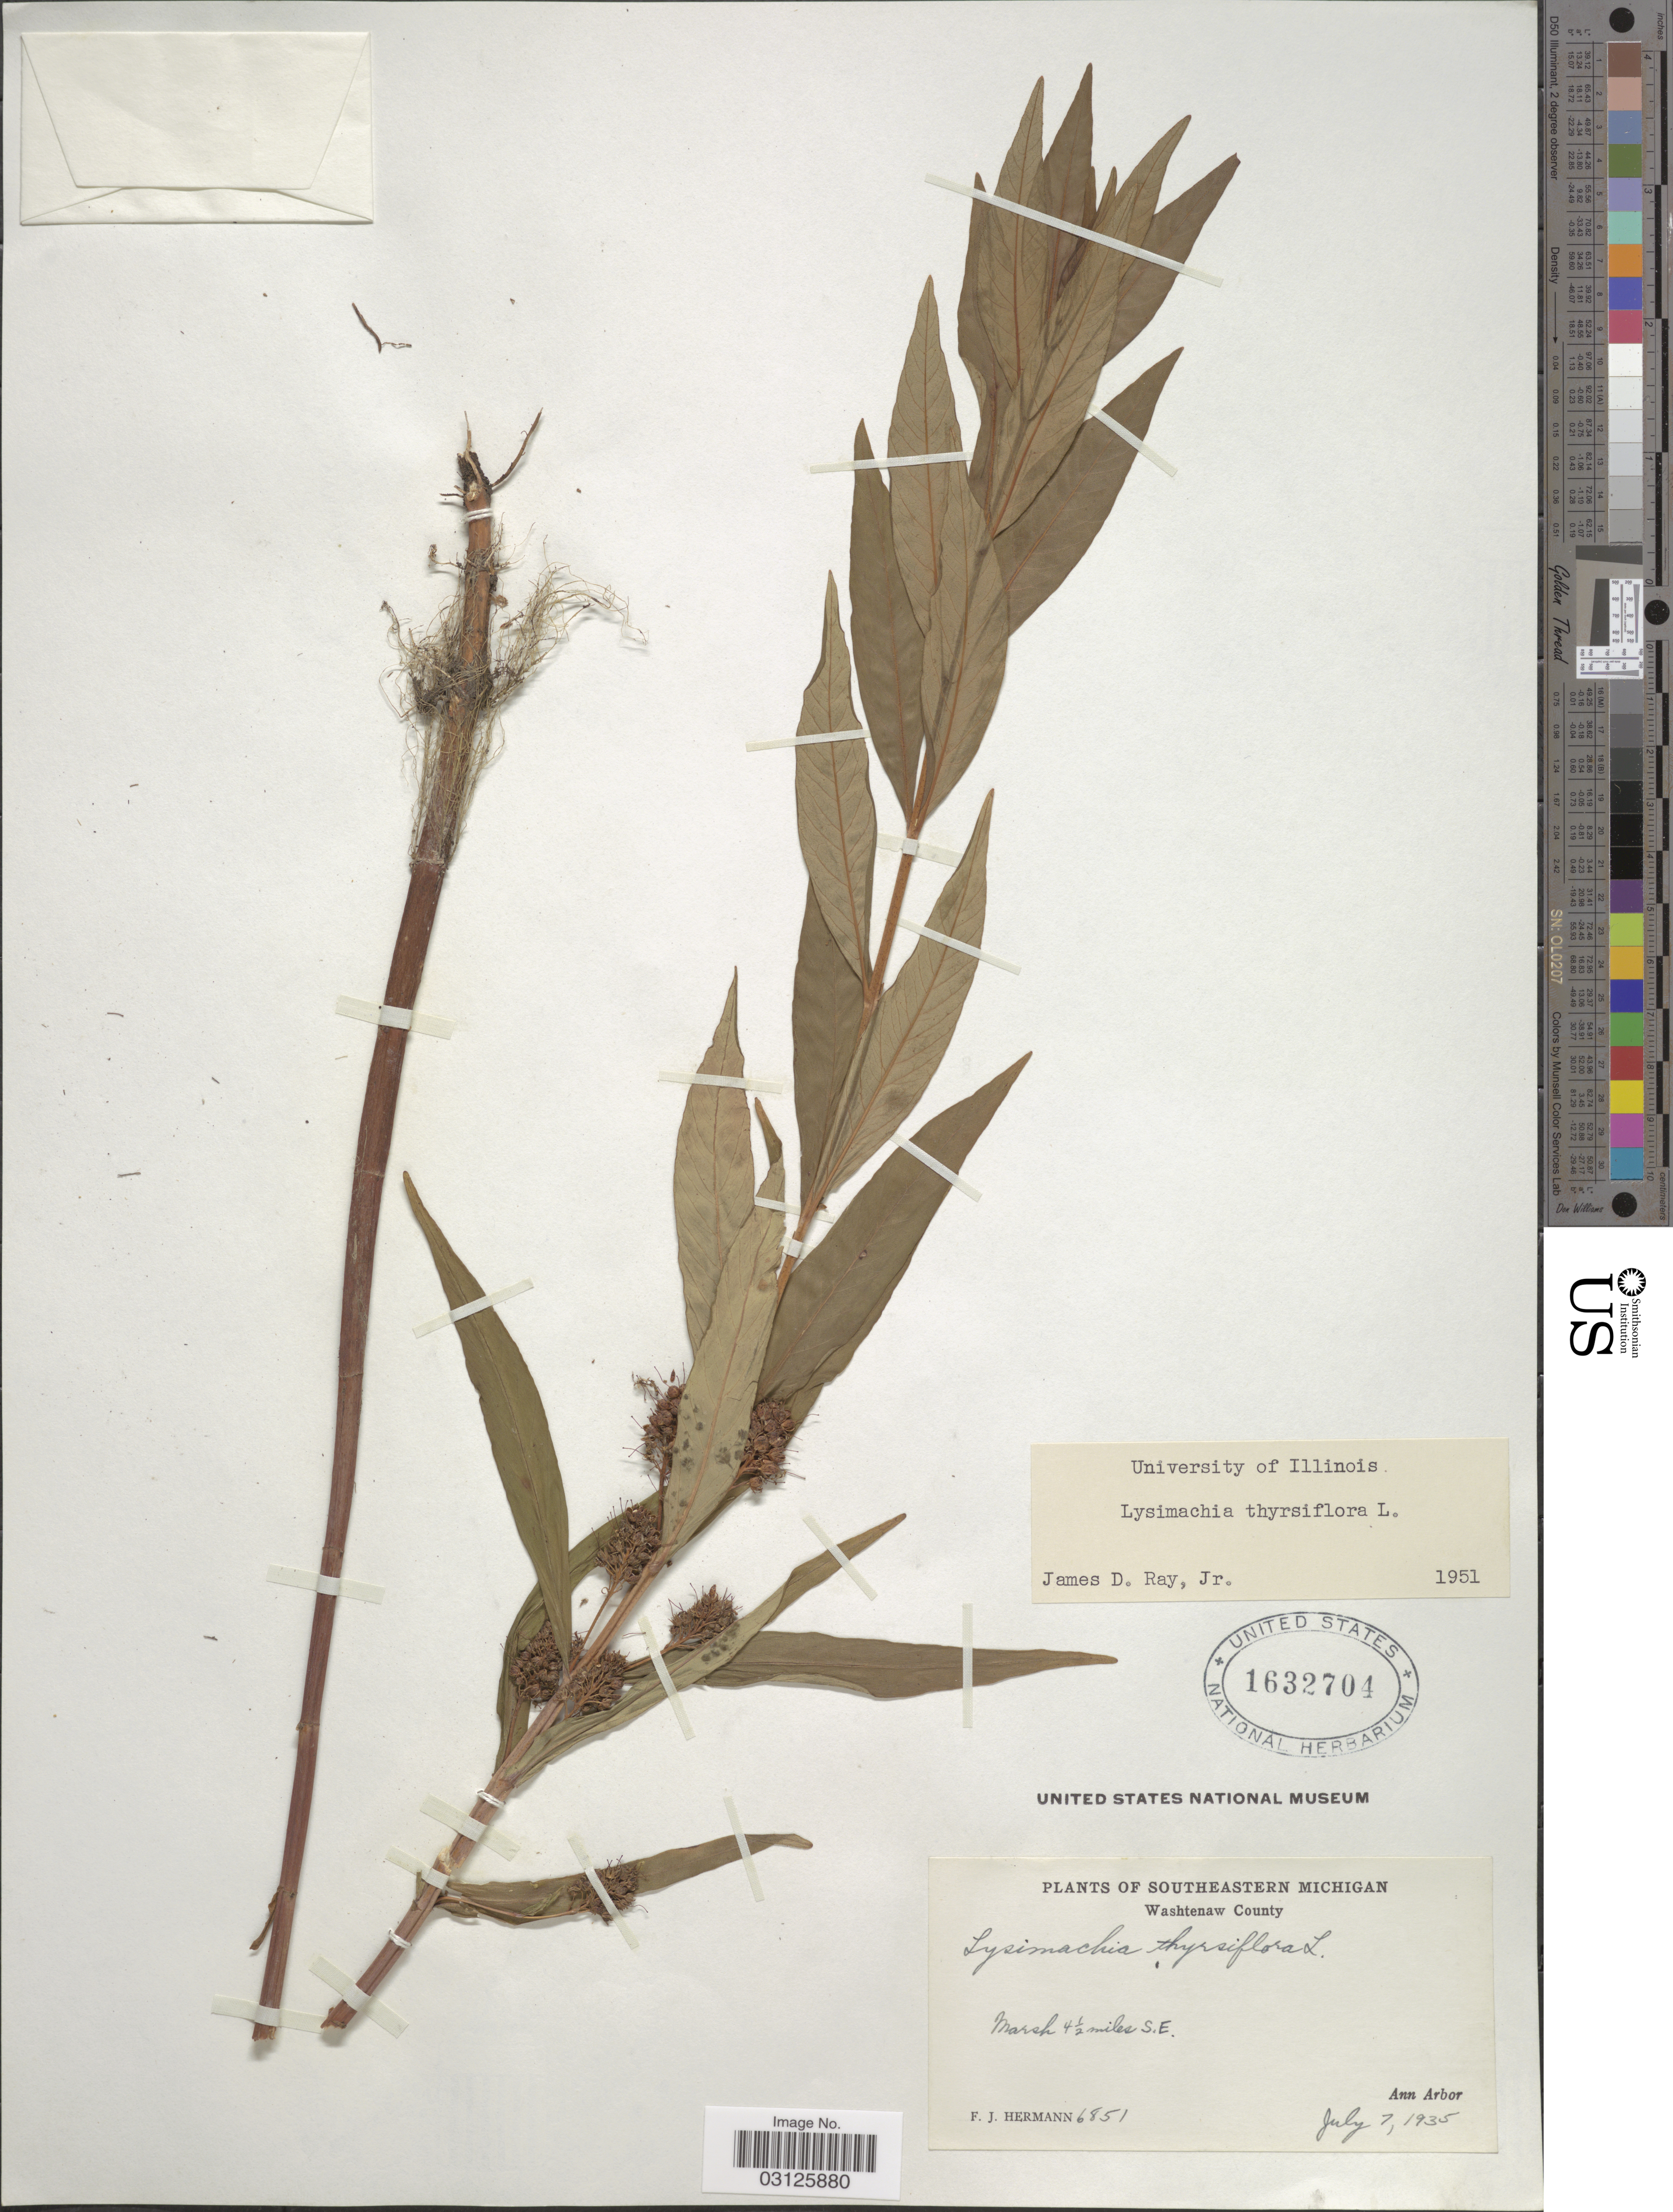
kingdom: Plantae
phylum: Tracheophyta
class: Magnoliopsida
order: Ericales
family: Primulaceae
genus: Lysimachia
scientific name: Lysimachia thyrsiflora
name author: L.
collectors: F. J. Hermann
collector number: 6851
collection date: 1935-07-07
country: United States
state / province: Michigan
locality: Southeastern Michigan. Washtenaw County. Marsh 4½ miles S.E. Ann Arbor.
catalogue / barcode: US 1632704